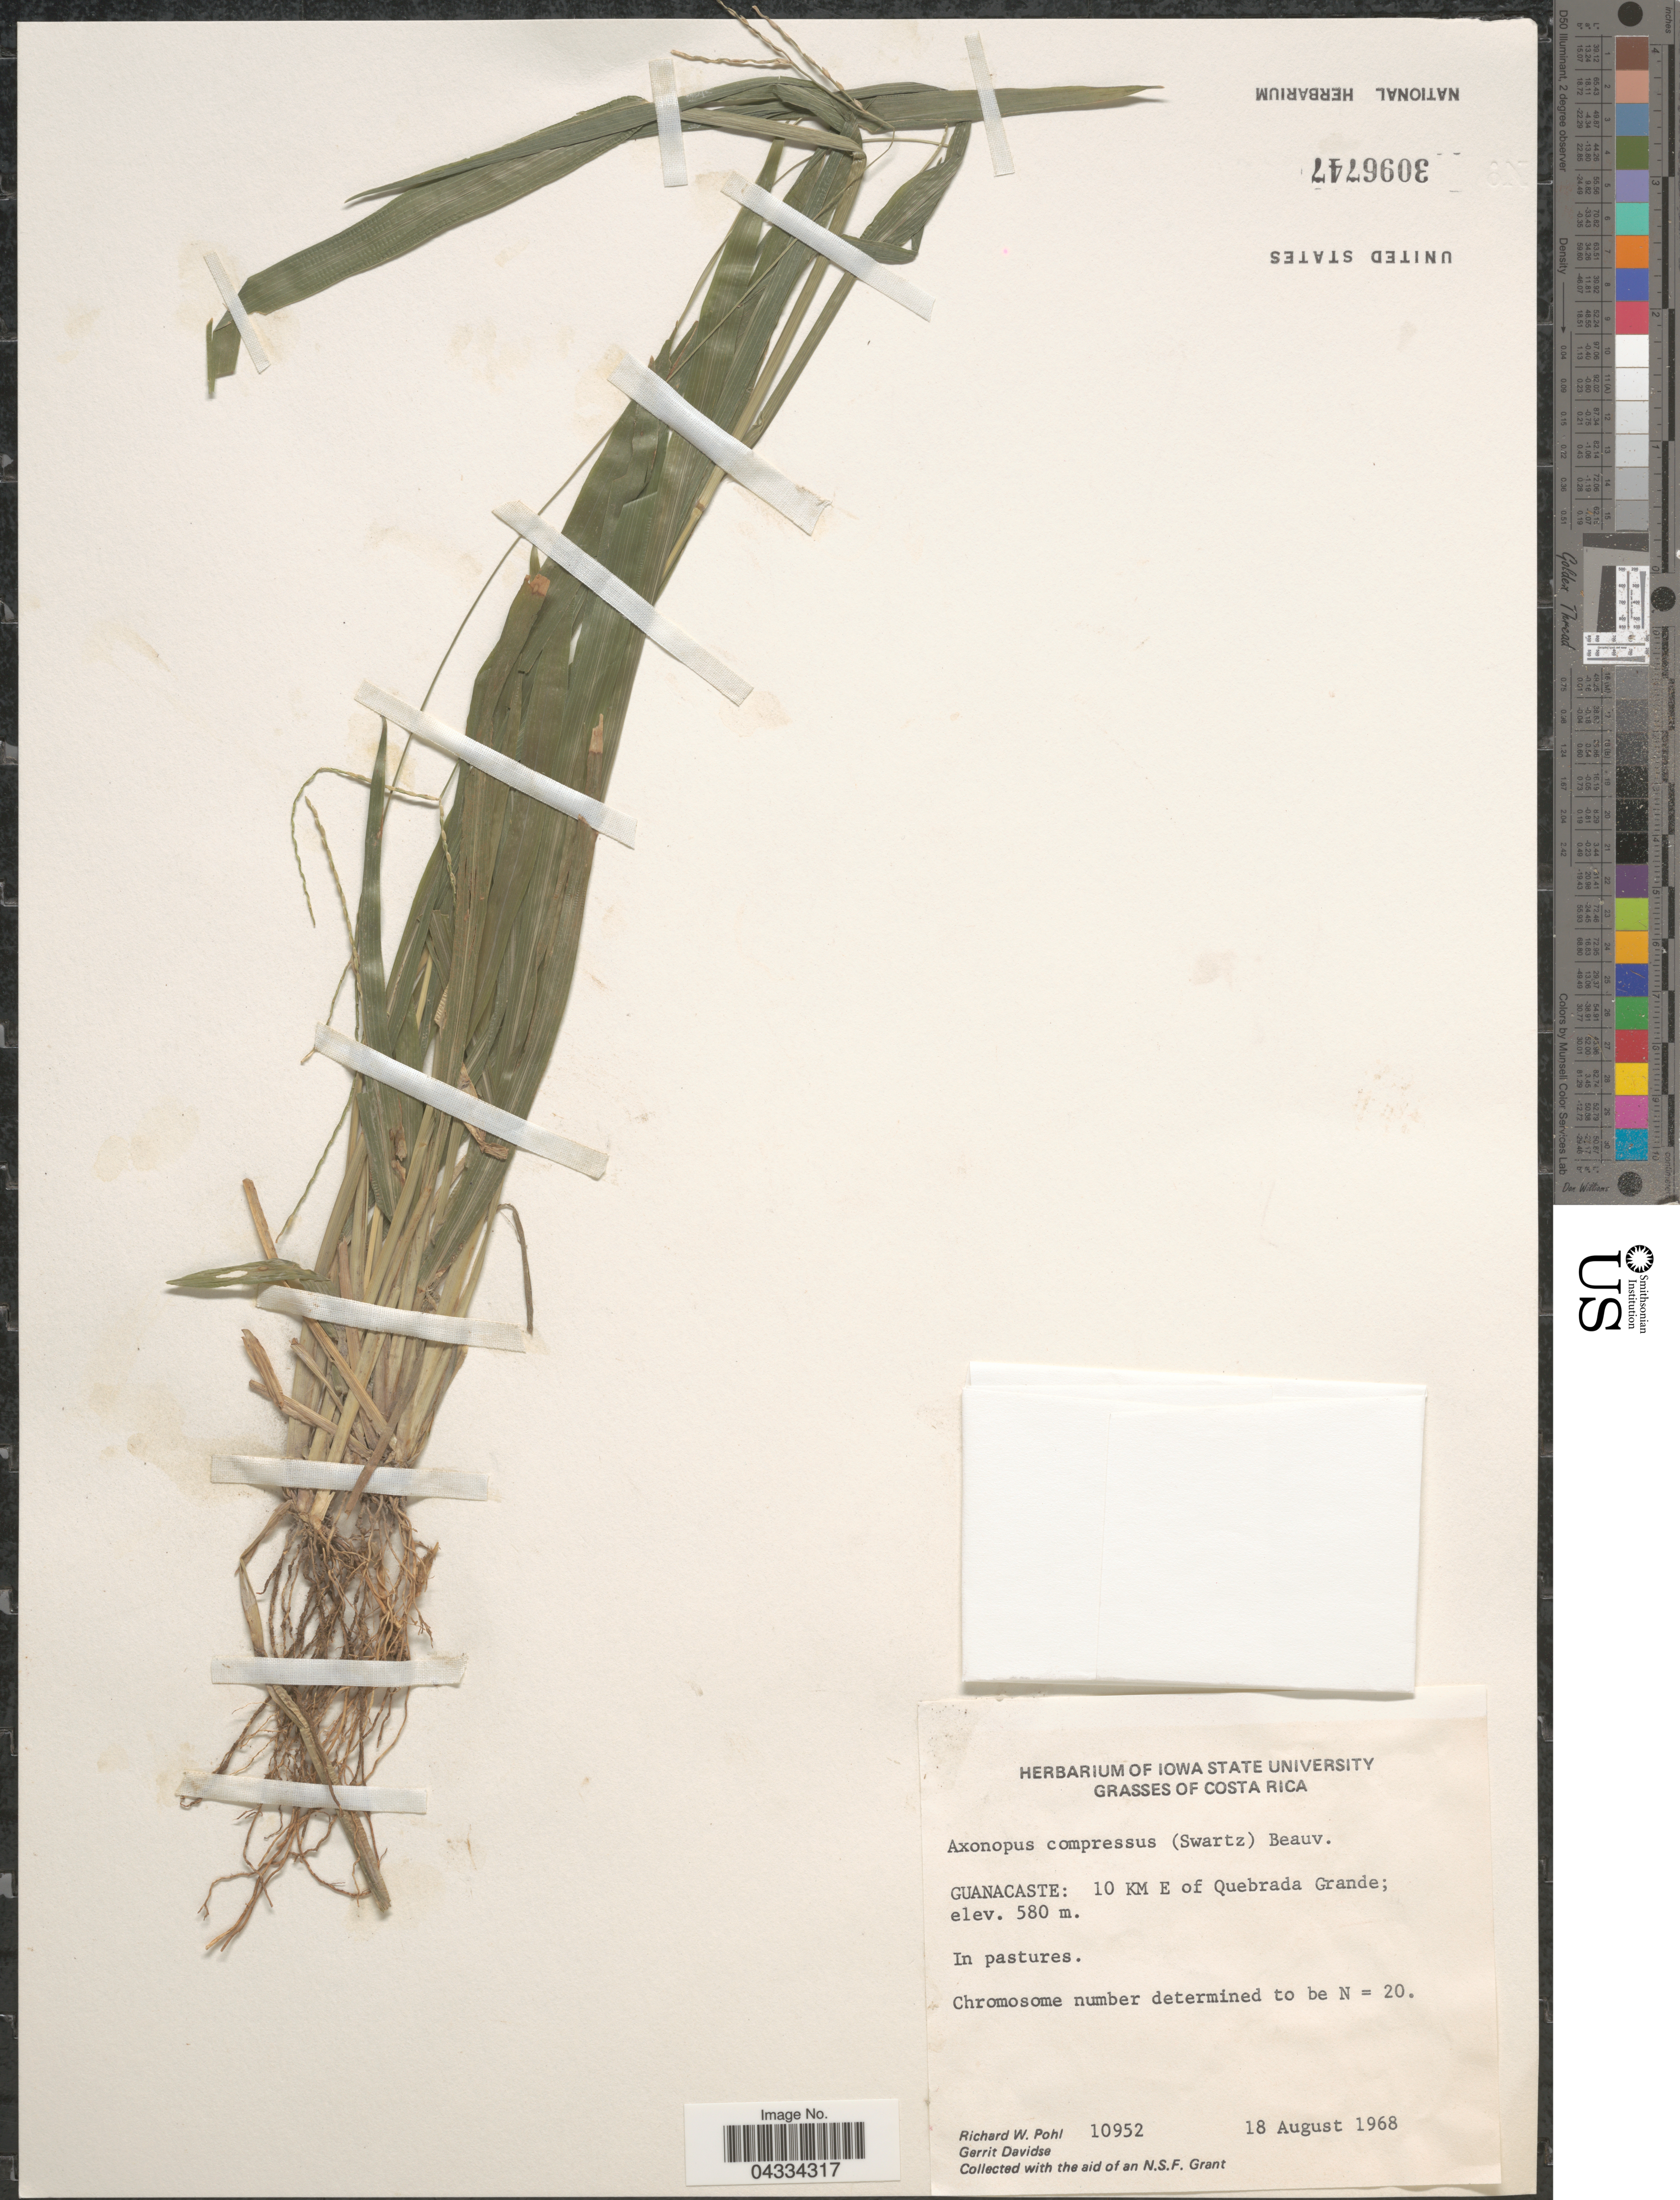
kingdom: Plantae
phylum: Tracheophyta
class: Liliopsida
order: Poales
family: Poaceae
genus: Axonopus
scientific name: Axonopus compressus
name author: (Sw.) P. Beauv.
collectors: R. W. Pohl & G. Davidse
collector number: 10952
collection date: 1968-08-18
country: Costa Rica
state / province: Guanacaste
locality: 10 KM E of Quebrada Grande.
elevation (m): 580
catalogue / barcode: US 3096747